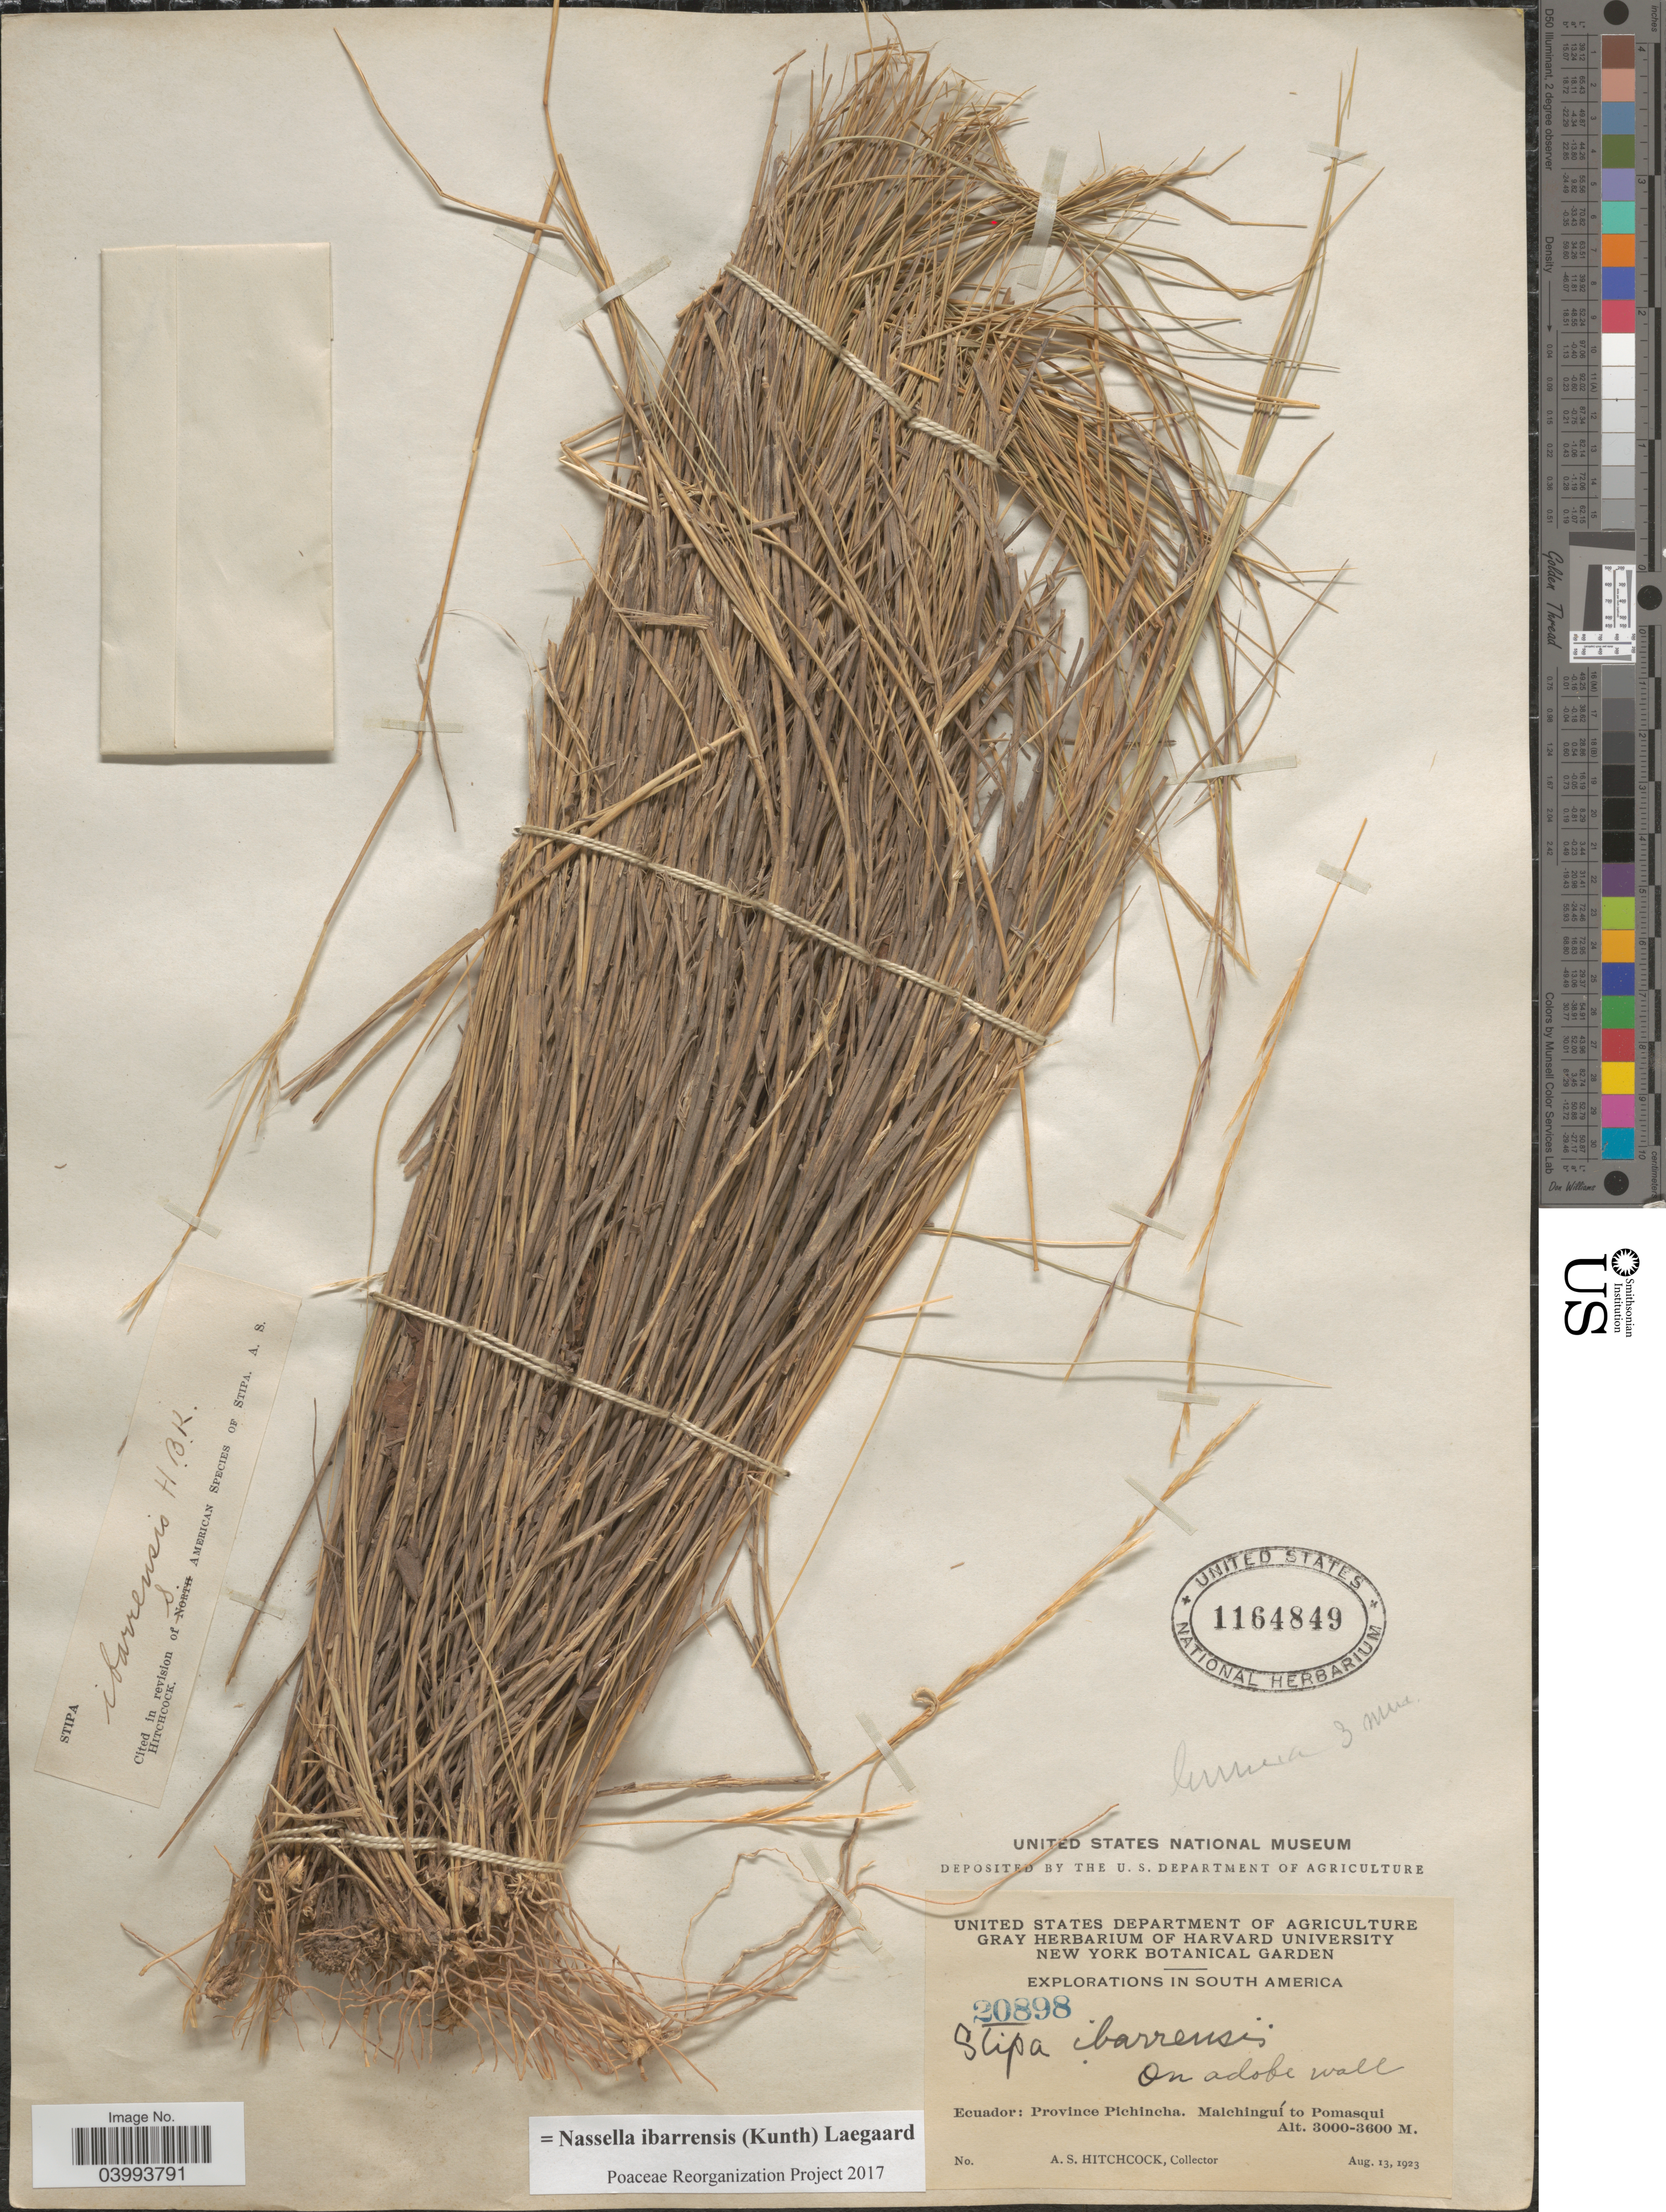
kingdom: Plantae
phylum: Tracheophyta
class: Liliopsida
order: Poales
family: Poaceae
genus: Nassella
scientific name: Nassella ibarrensis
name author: (Kunth) Lægaard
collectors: A. S. Hitchcock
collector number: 20898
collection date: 1923-08-13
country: Ecuador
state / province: Pichincha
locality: Malchinguí to Pomasqui.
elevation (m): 3000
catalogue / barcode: US 1164849